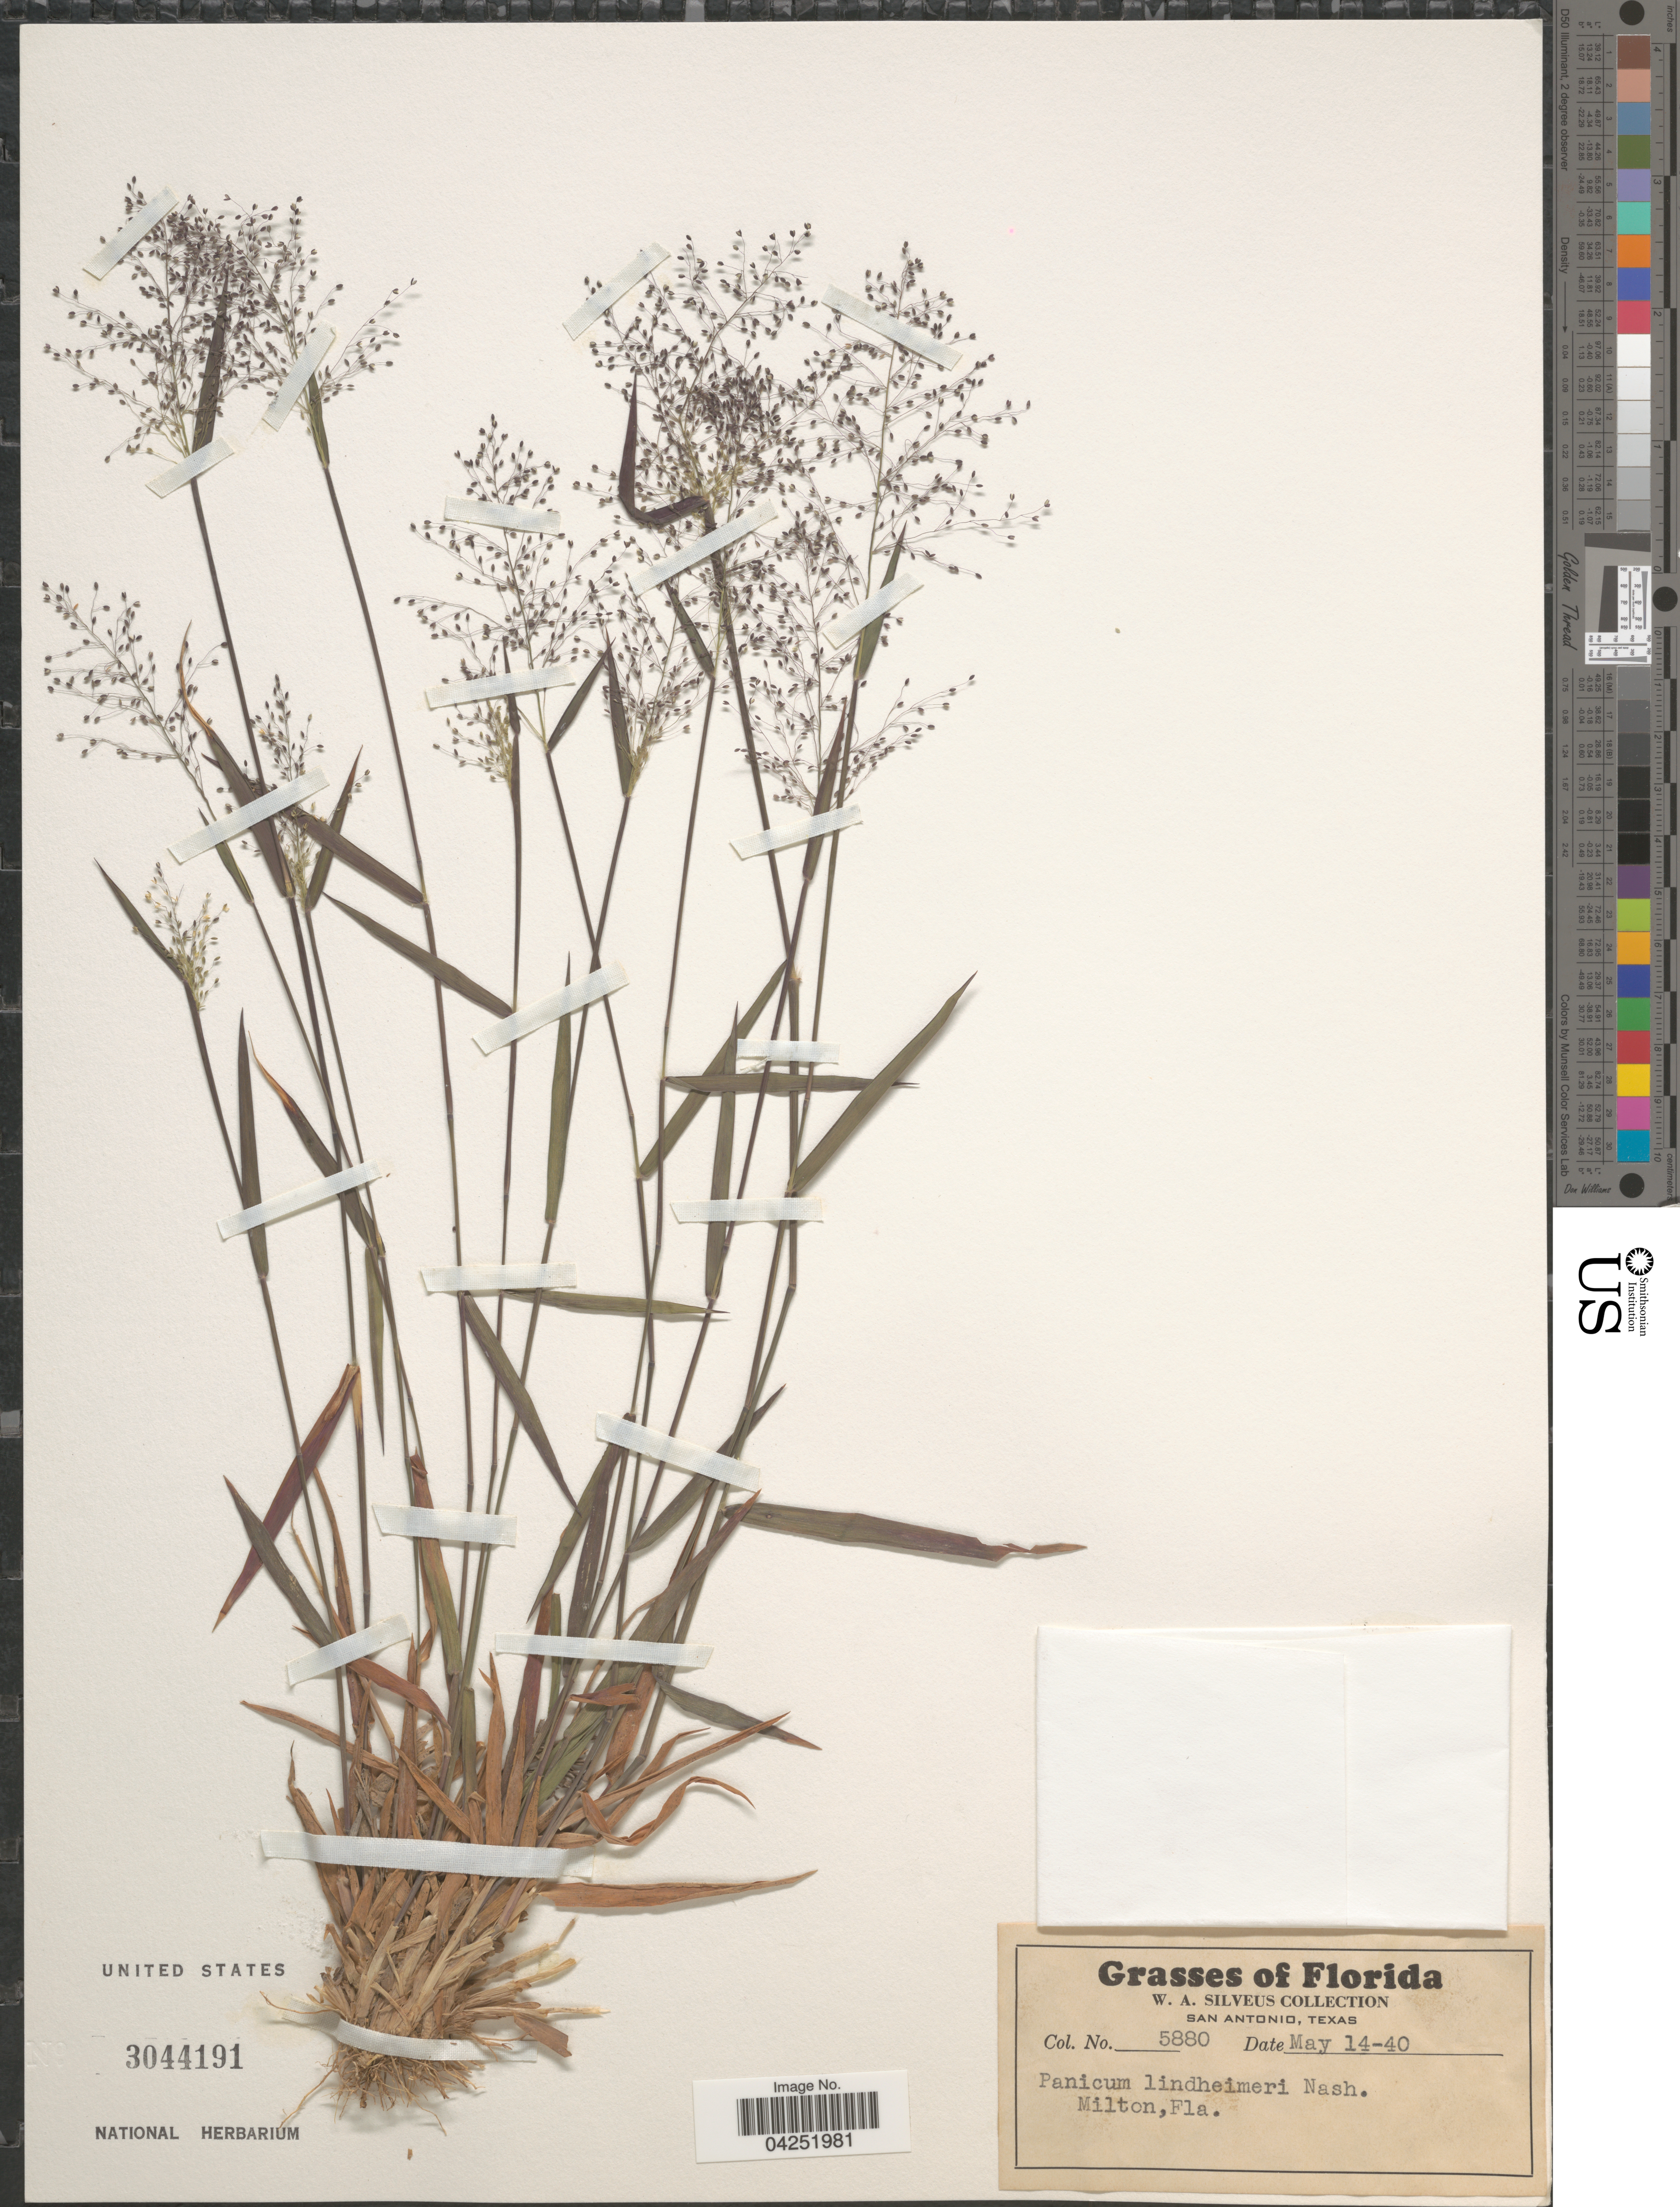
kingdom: Plantae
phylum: Tracheophyta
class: Liliopsida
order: Poales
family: Poaceae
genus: Dichanthelium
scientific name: Dichanthelium acuminatum var. lindheimeri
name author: (Nash) Gould & C.A. Clark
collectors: W. Silveus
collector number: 5880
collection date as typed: Transcribed d/m/y: 14/5/40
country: United States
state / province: Florida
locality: Milton.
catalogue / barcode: US 3044191